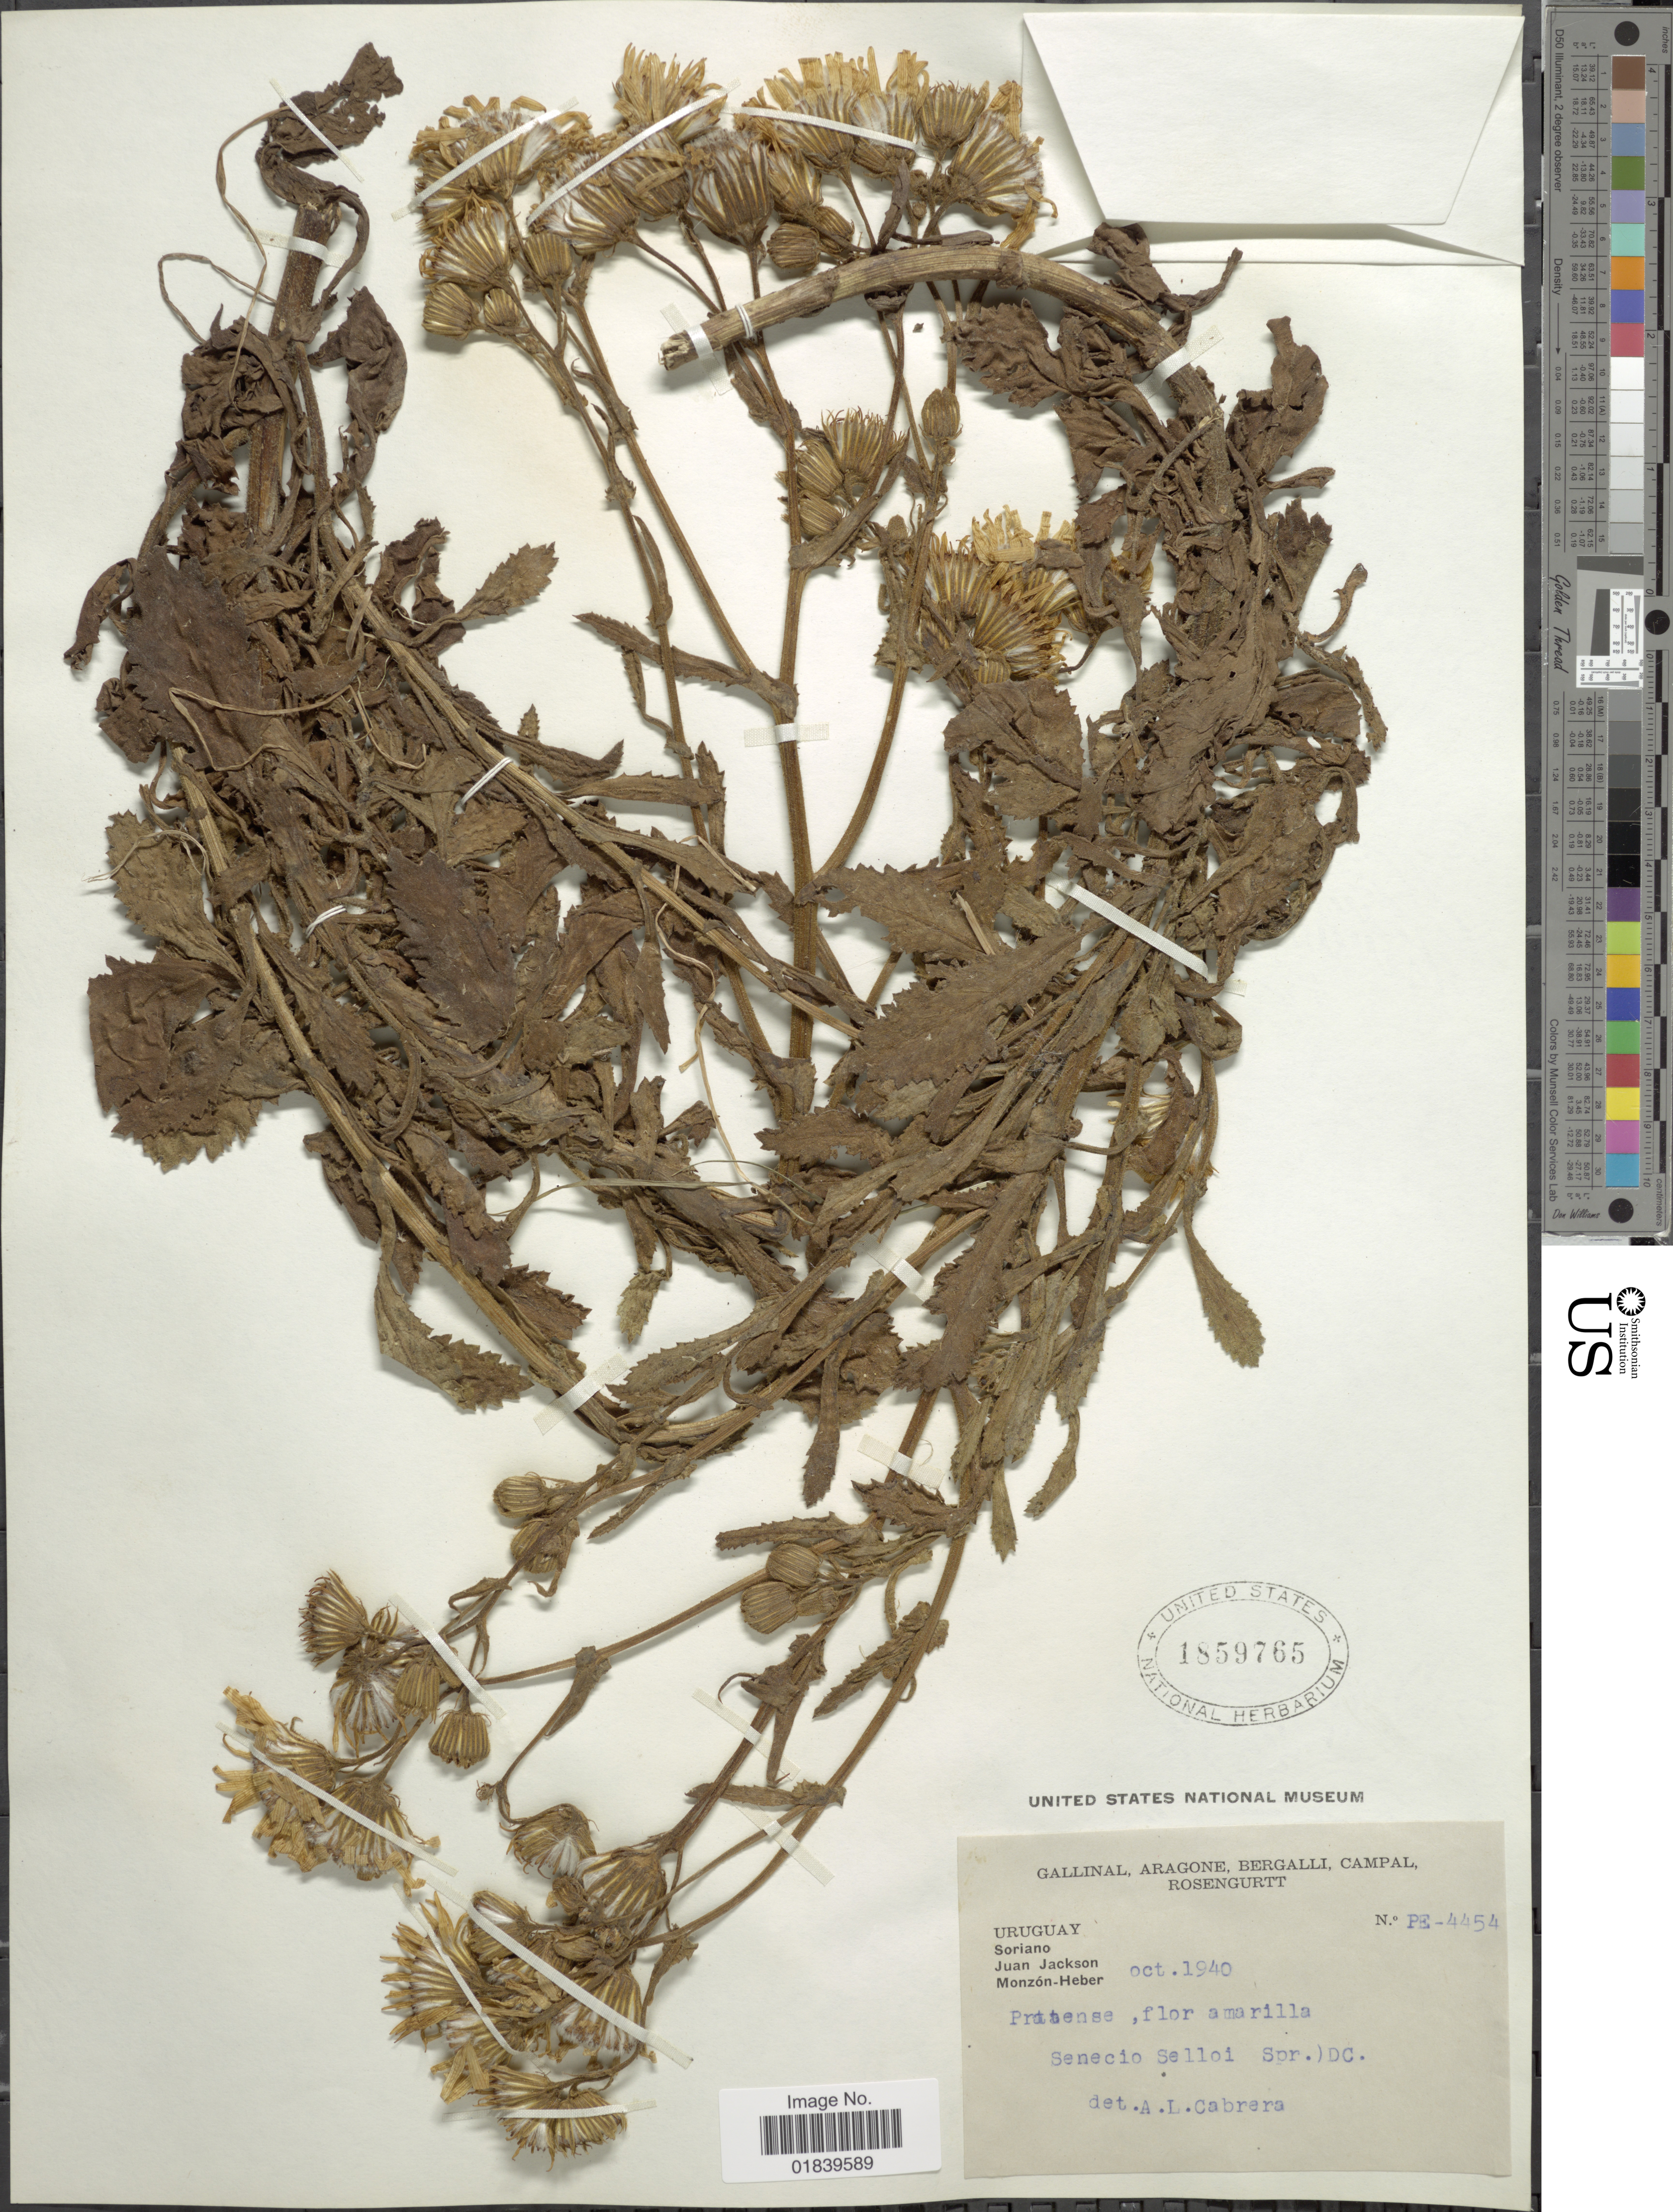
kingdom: Plantae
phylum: Tracheophyta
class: Magnoliopsida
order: Asterales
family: Asteraceae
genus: Senecio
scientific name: Senecio selloi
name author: (Spreng.) DC.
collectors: -. Soriano, J. Jackson & Monzon-Heber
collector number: PE-4454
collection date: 1940-10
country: Uruguay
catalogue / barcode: US 1859765